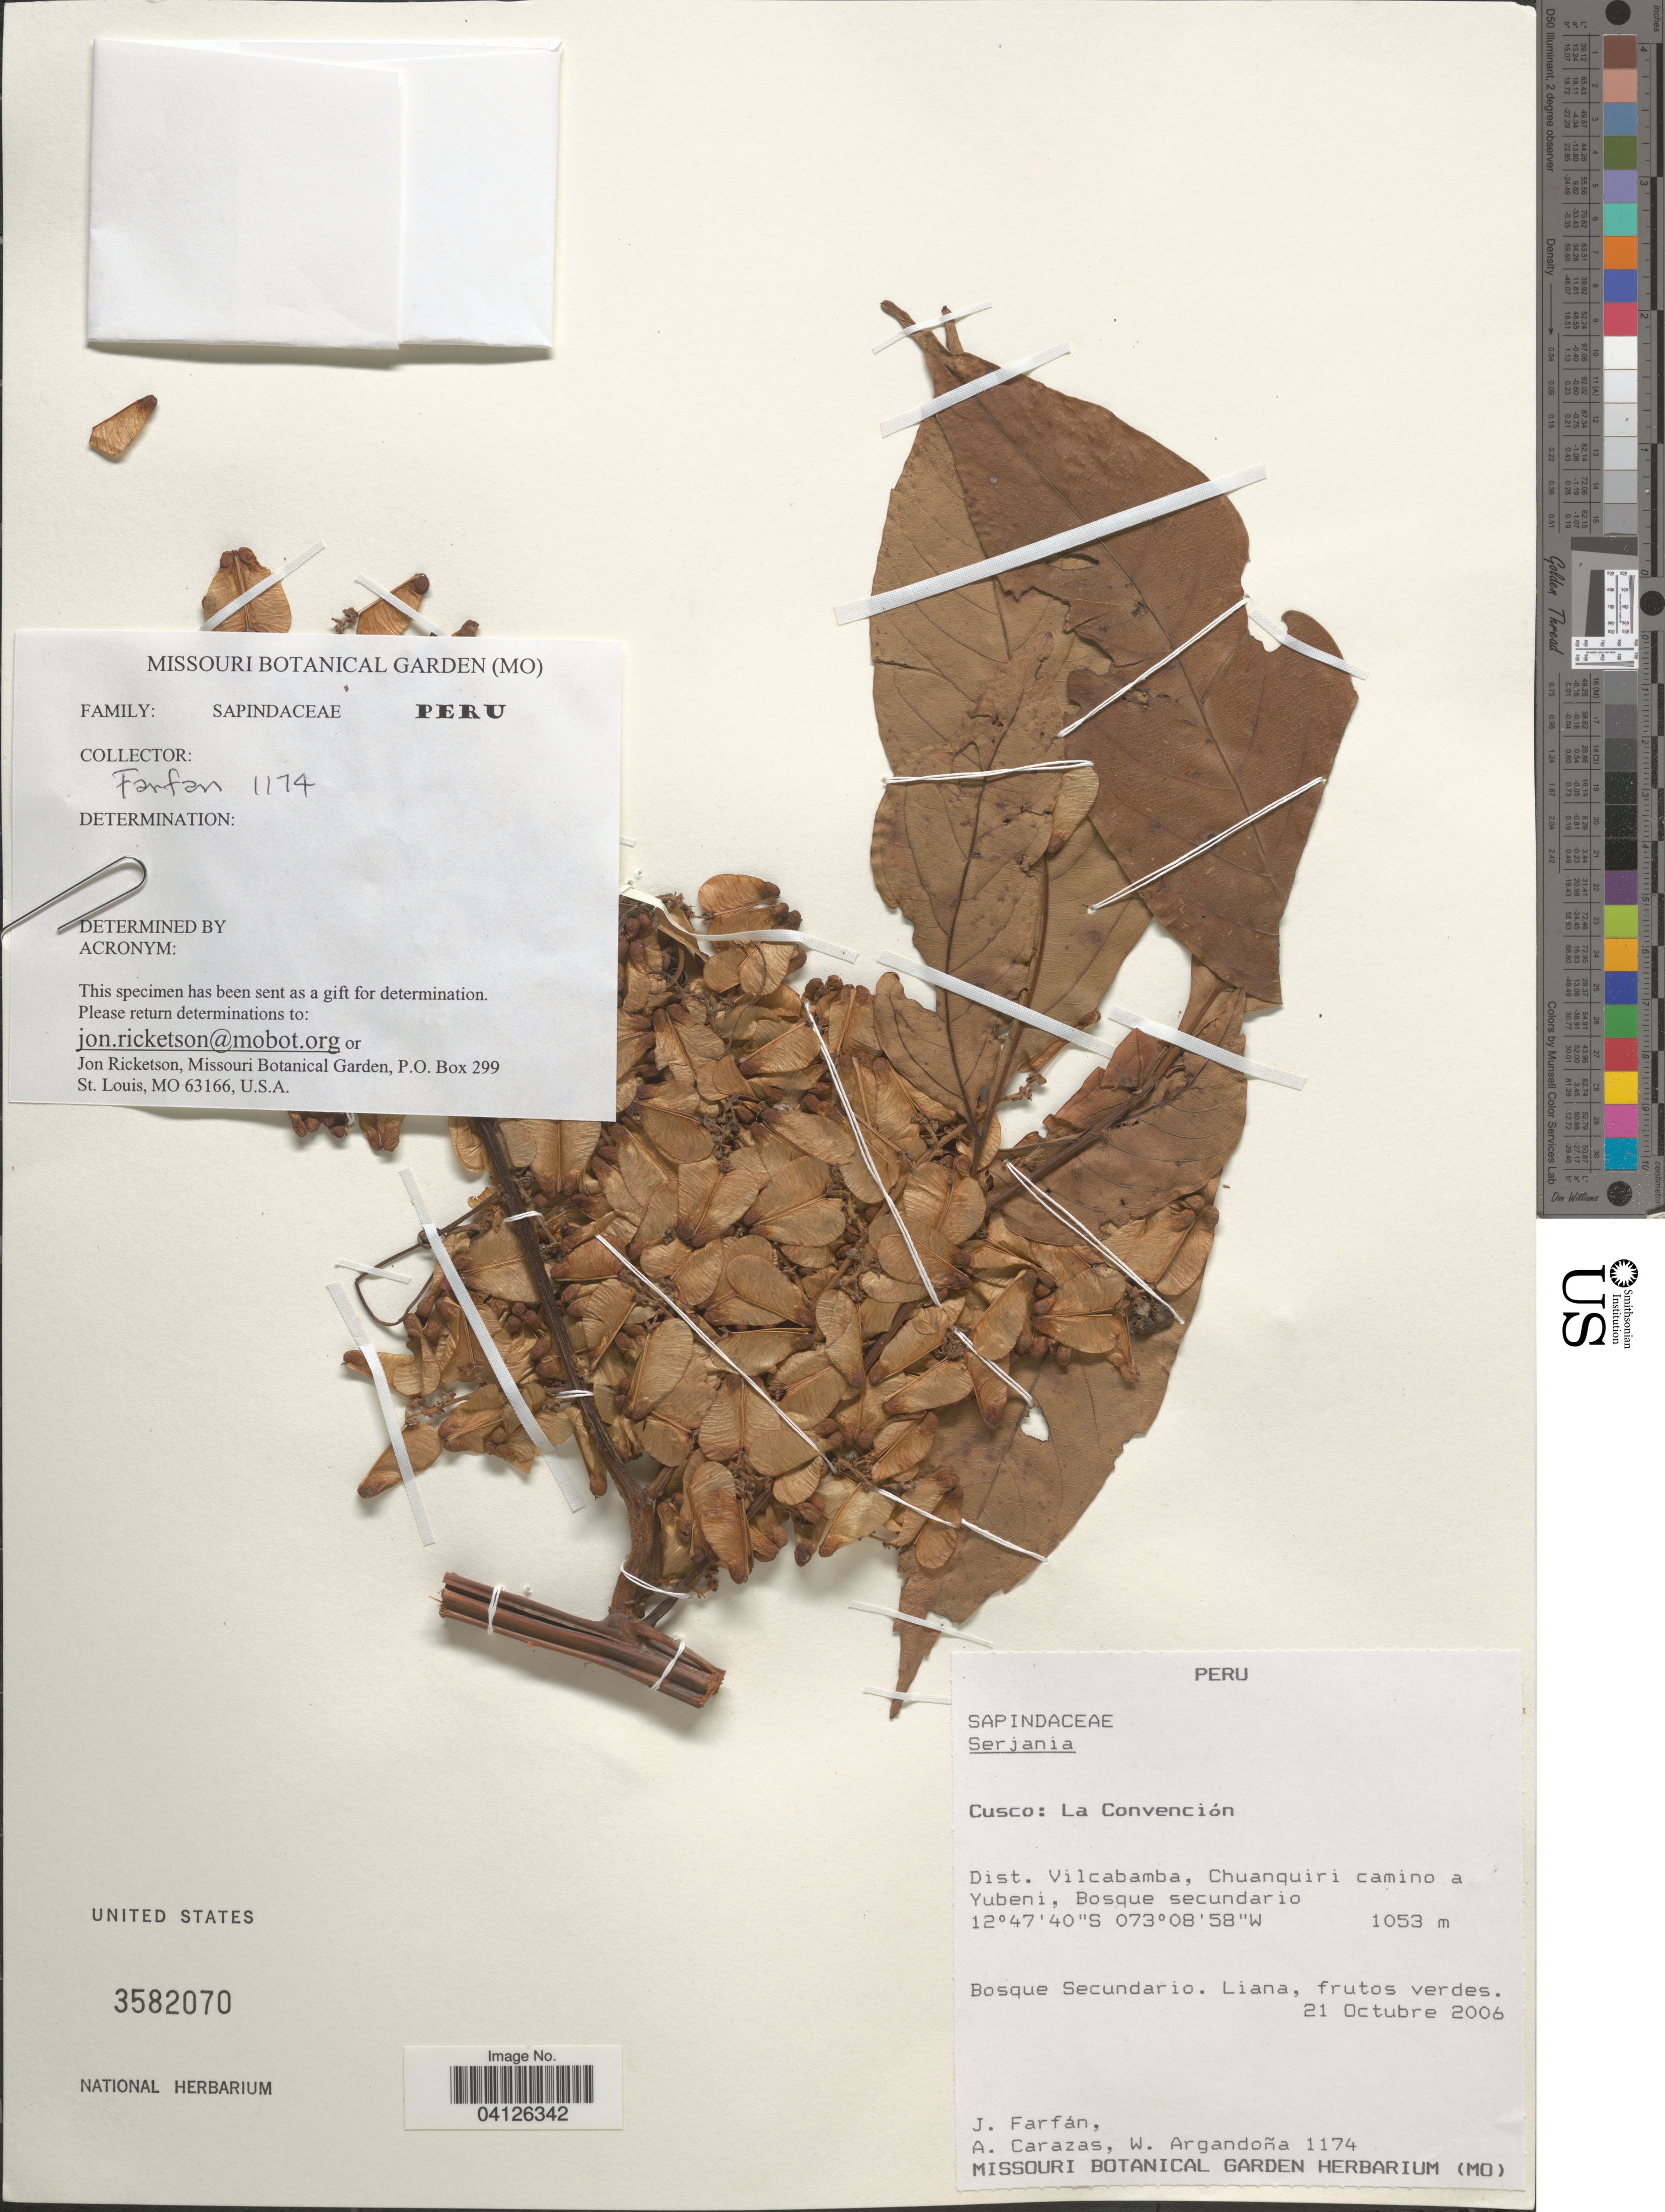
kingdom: Plantae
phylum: Tracheophyta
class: Magnoliopsida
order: Sapindales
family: Sapindaceae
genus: Serjania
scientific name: Serjania rubicaulis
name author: Benth. ex Radlk.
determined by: Acevedo-Rodriguez, P., (US), Smithsonian Institution - National Museum of Natural History (UNITED STATES)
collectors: J. Farfán, A. Carazas & W. Argandona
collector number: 1174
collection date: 2006-10-21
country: Peru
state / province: Cusco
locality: La Convención. Dist. Vilcabamba, Chuanquiri camino a Yubeni.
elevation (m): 1053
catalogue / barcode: US 3582070